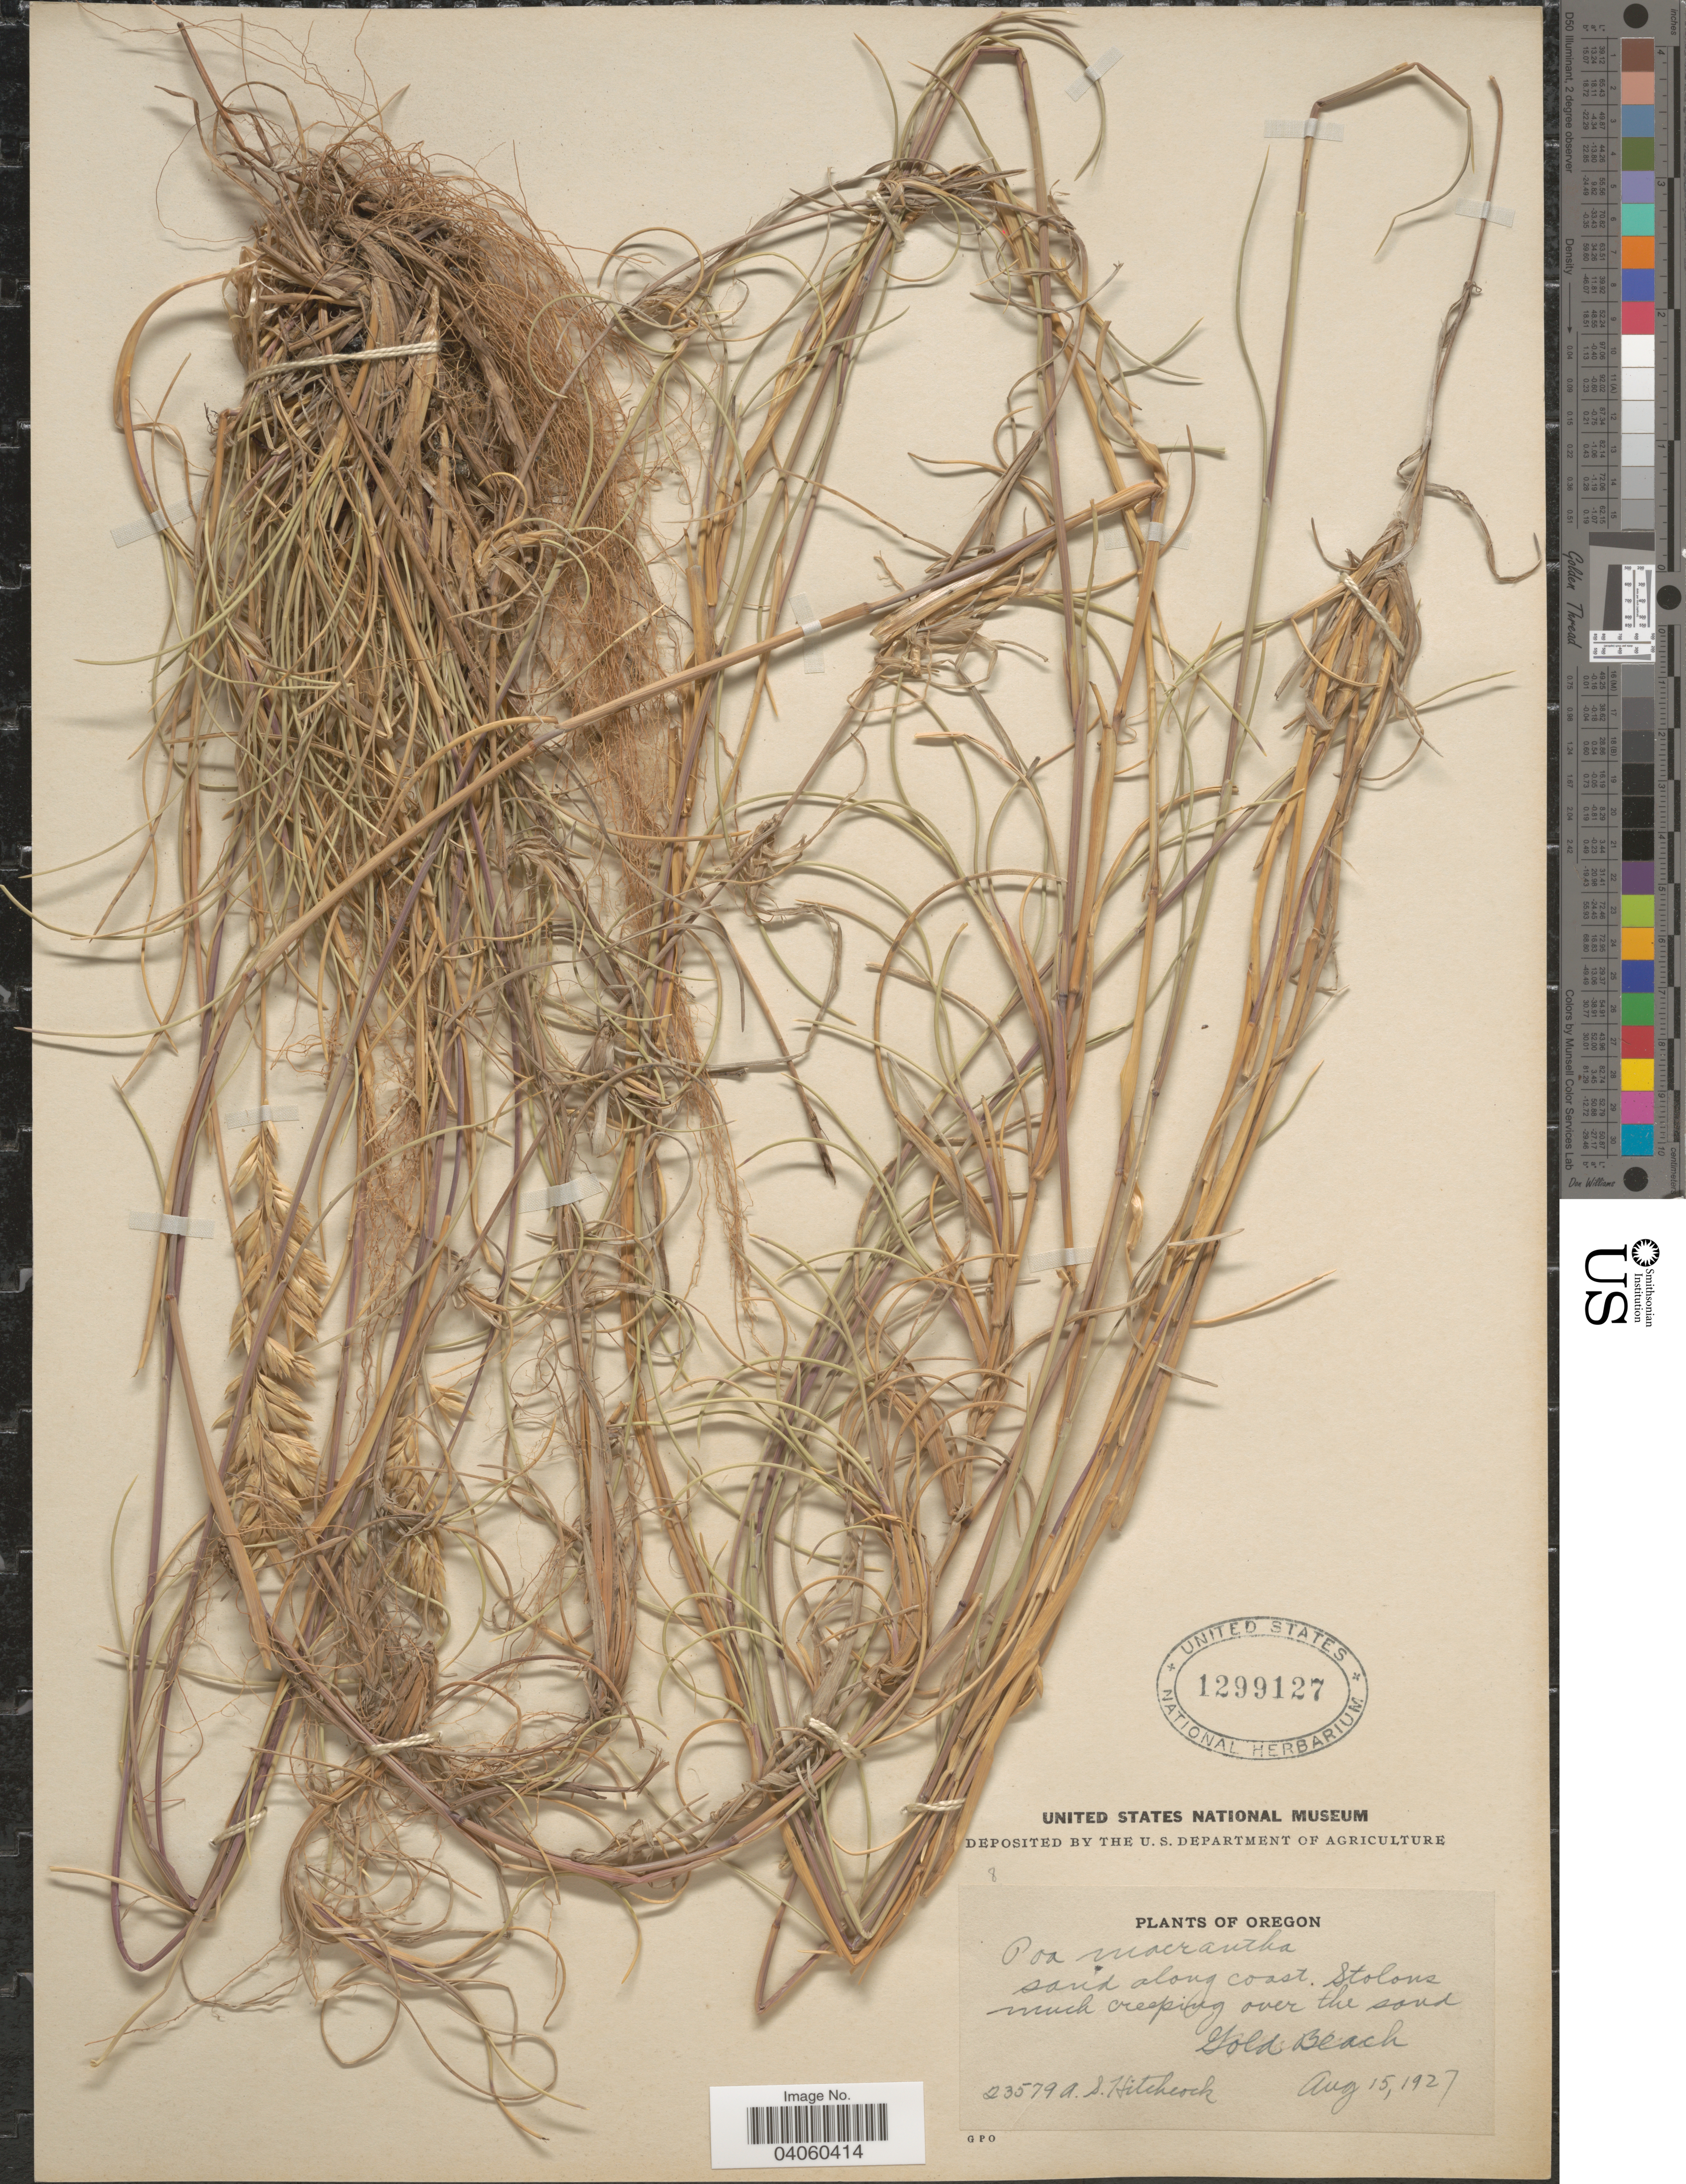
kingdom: Plantae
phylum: Tracheophyta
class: Liliopsida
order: Poales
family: Poaceae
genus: Poa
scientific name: Poa macrantha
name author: Vasey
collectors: A. S. Hitchcock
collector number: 23579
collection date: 1927-08-15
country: United States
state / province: Oregon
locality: Gold Beach.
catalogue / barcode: US 1299127